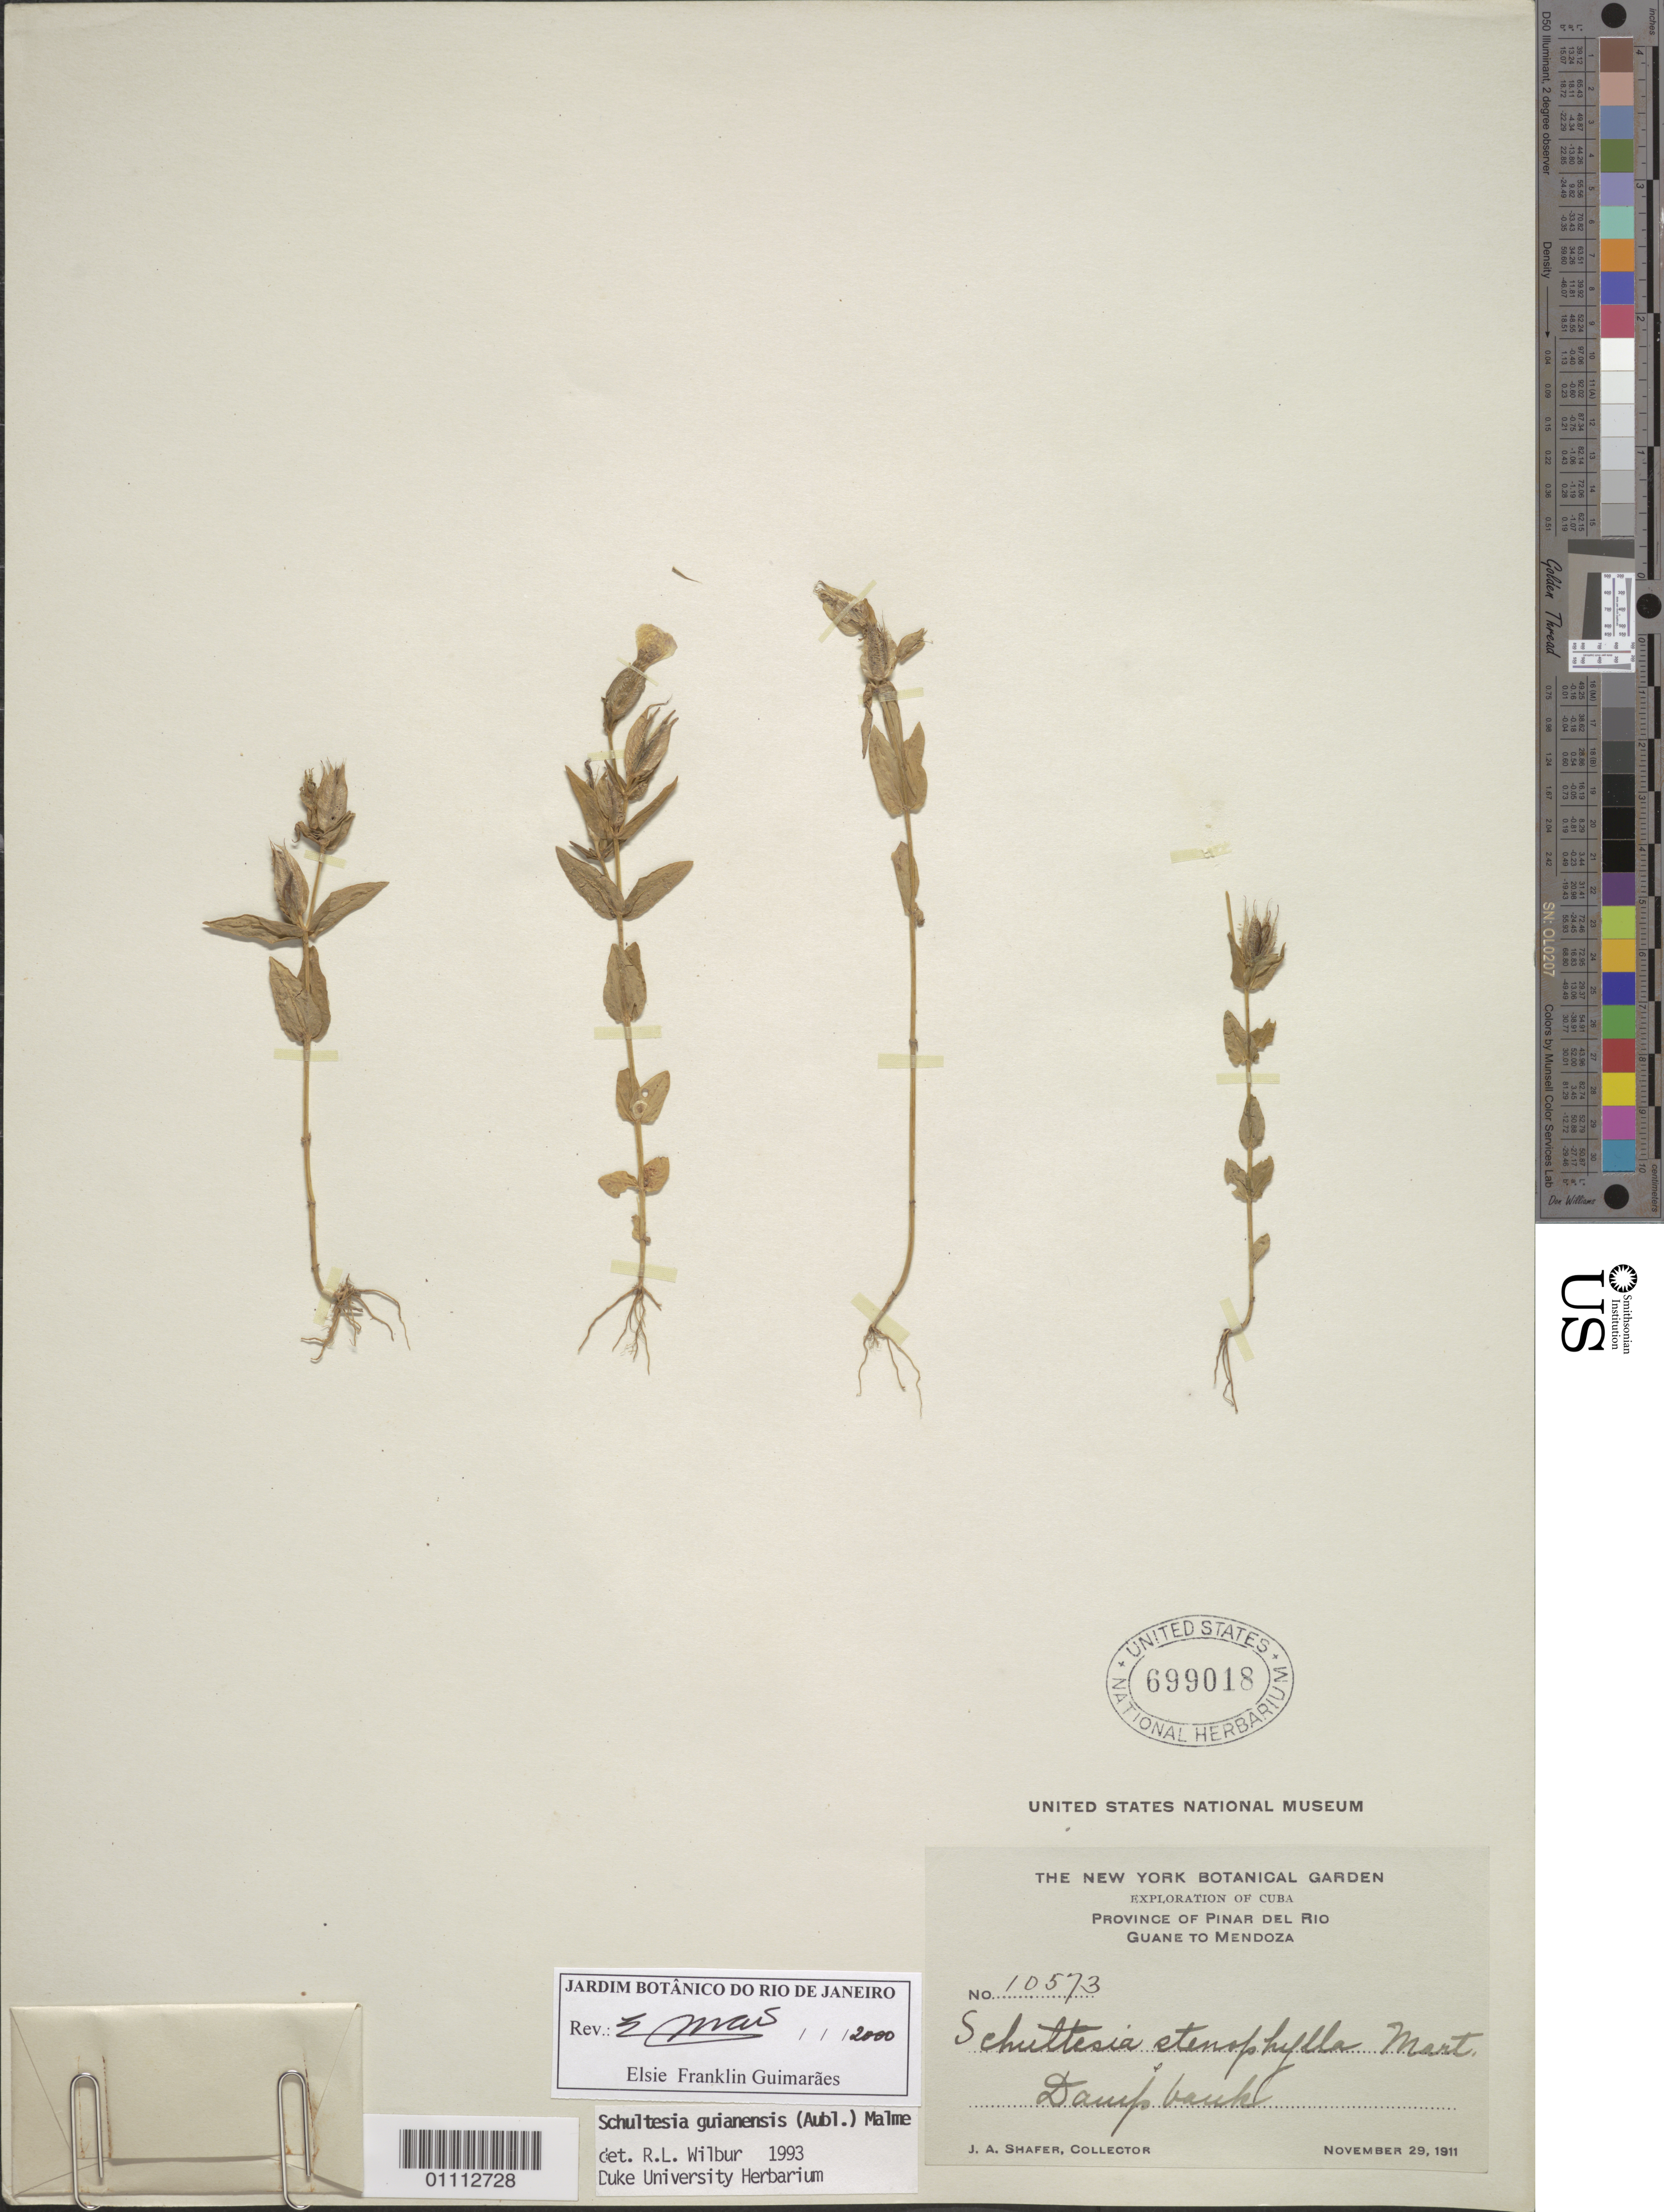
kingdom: Plantae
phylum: Tracheophyta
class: Magnoliopsida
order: Gentianales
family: Gentianaceae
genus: Schultesia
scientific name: Schultesia guianensis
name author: (Aubl.) Malme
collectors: J. A. Shafer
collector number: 10573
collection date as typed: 29 Nov 1911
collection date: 1911-11-29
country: Cuba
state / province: Pinar del Rio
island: Cuba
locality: Guane to Mendoza Damp bank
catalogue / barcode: US 699018